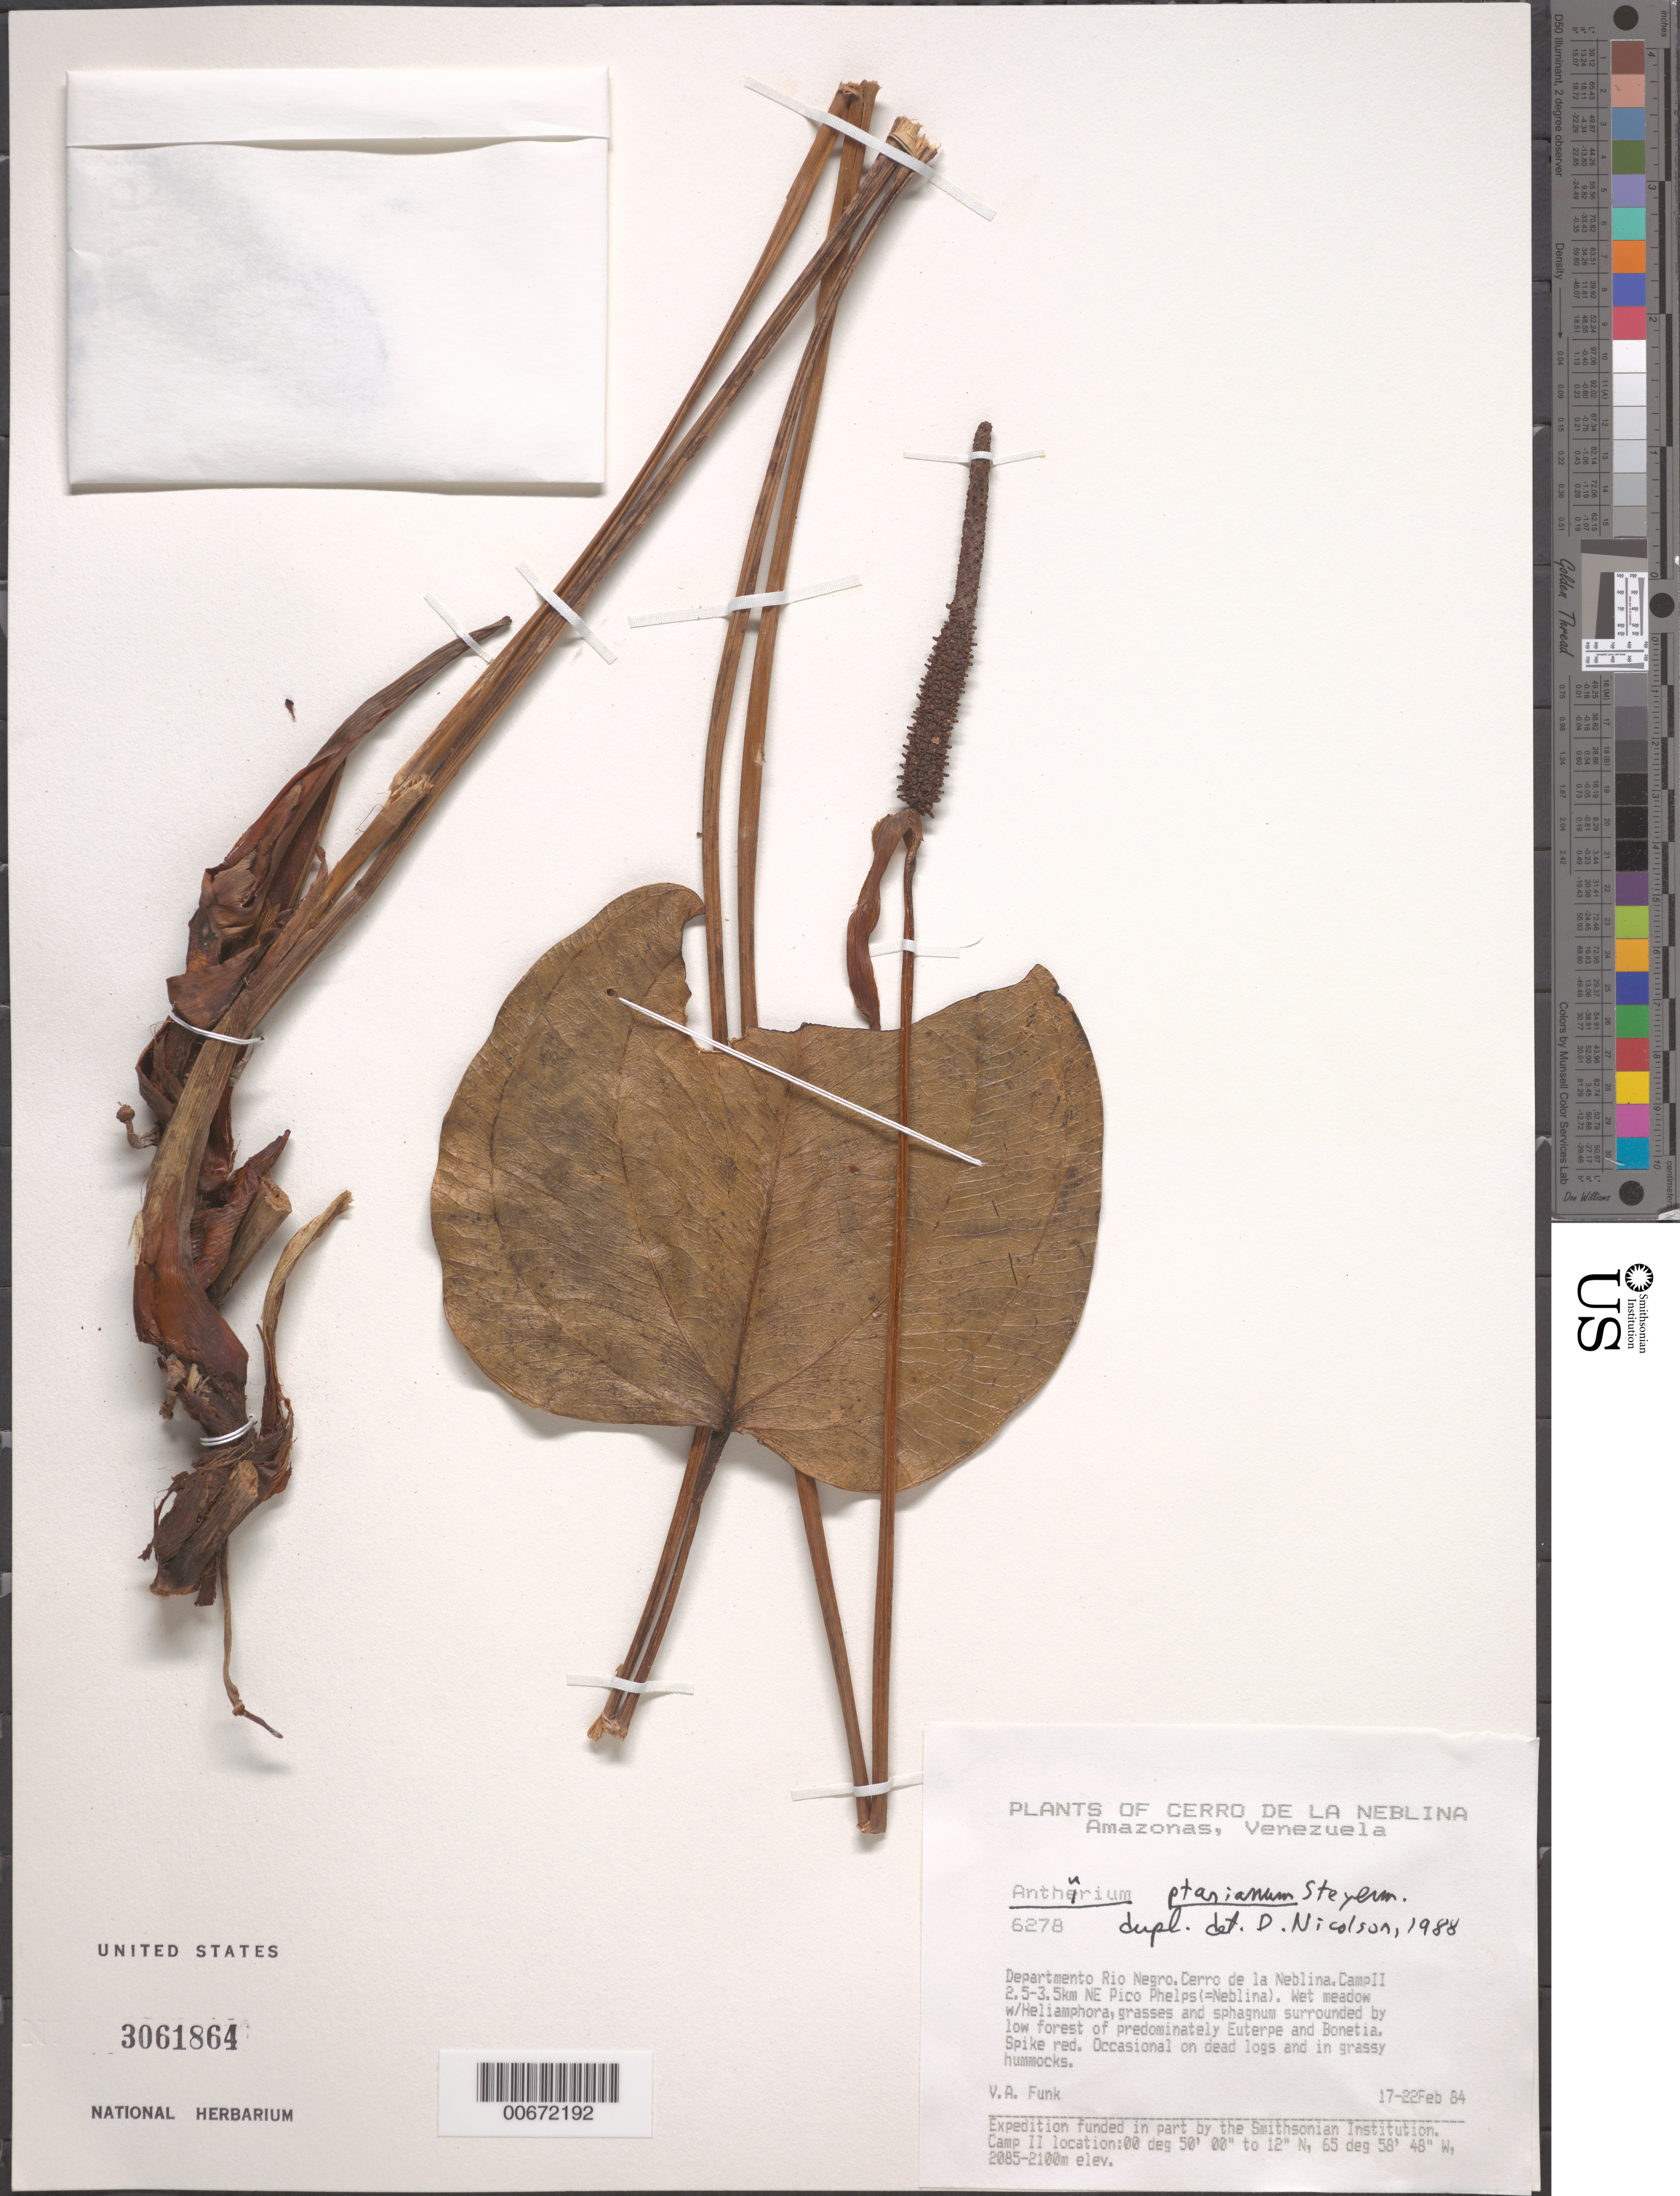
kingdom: Plantae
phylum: Tracheophyta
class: Liliopsida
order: Alismatales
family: Araceae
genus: Anthurium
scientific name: Anthurium ptarianum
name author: Steyerm.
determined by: Nicolson, Dan H.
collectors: V. Funk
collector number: x 6278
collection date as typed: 17-Feb-84 to 22-Feb-84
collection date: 1984-02-17/1984-02-22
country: Venezuela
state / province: Amazonas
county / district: Río Negro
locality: Cerro de la Neblina, Camp II 2.5-3.5 km NE Pico Phelps (=Neblina)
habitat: Wet meadow w/ Heliamphora, grasses and sphagnum surrounded by low forest of predominately Euterpe and Bonetia; on dead logs and in grassy hummocks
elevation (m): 2085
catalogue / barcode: US 3061864